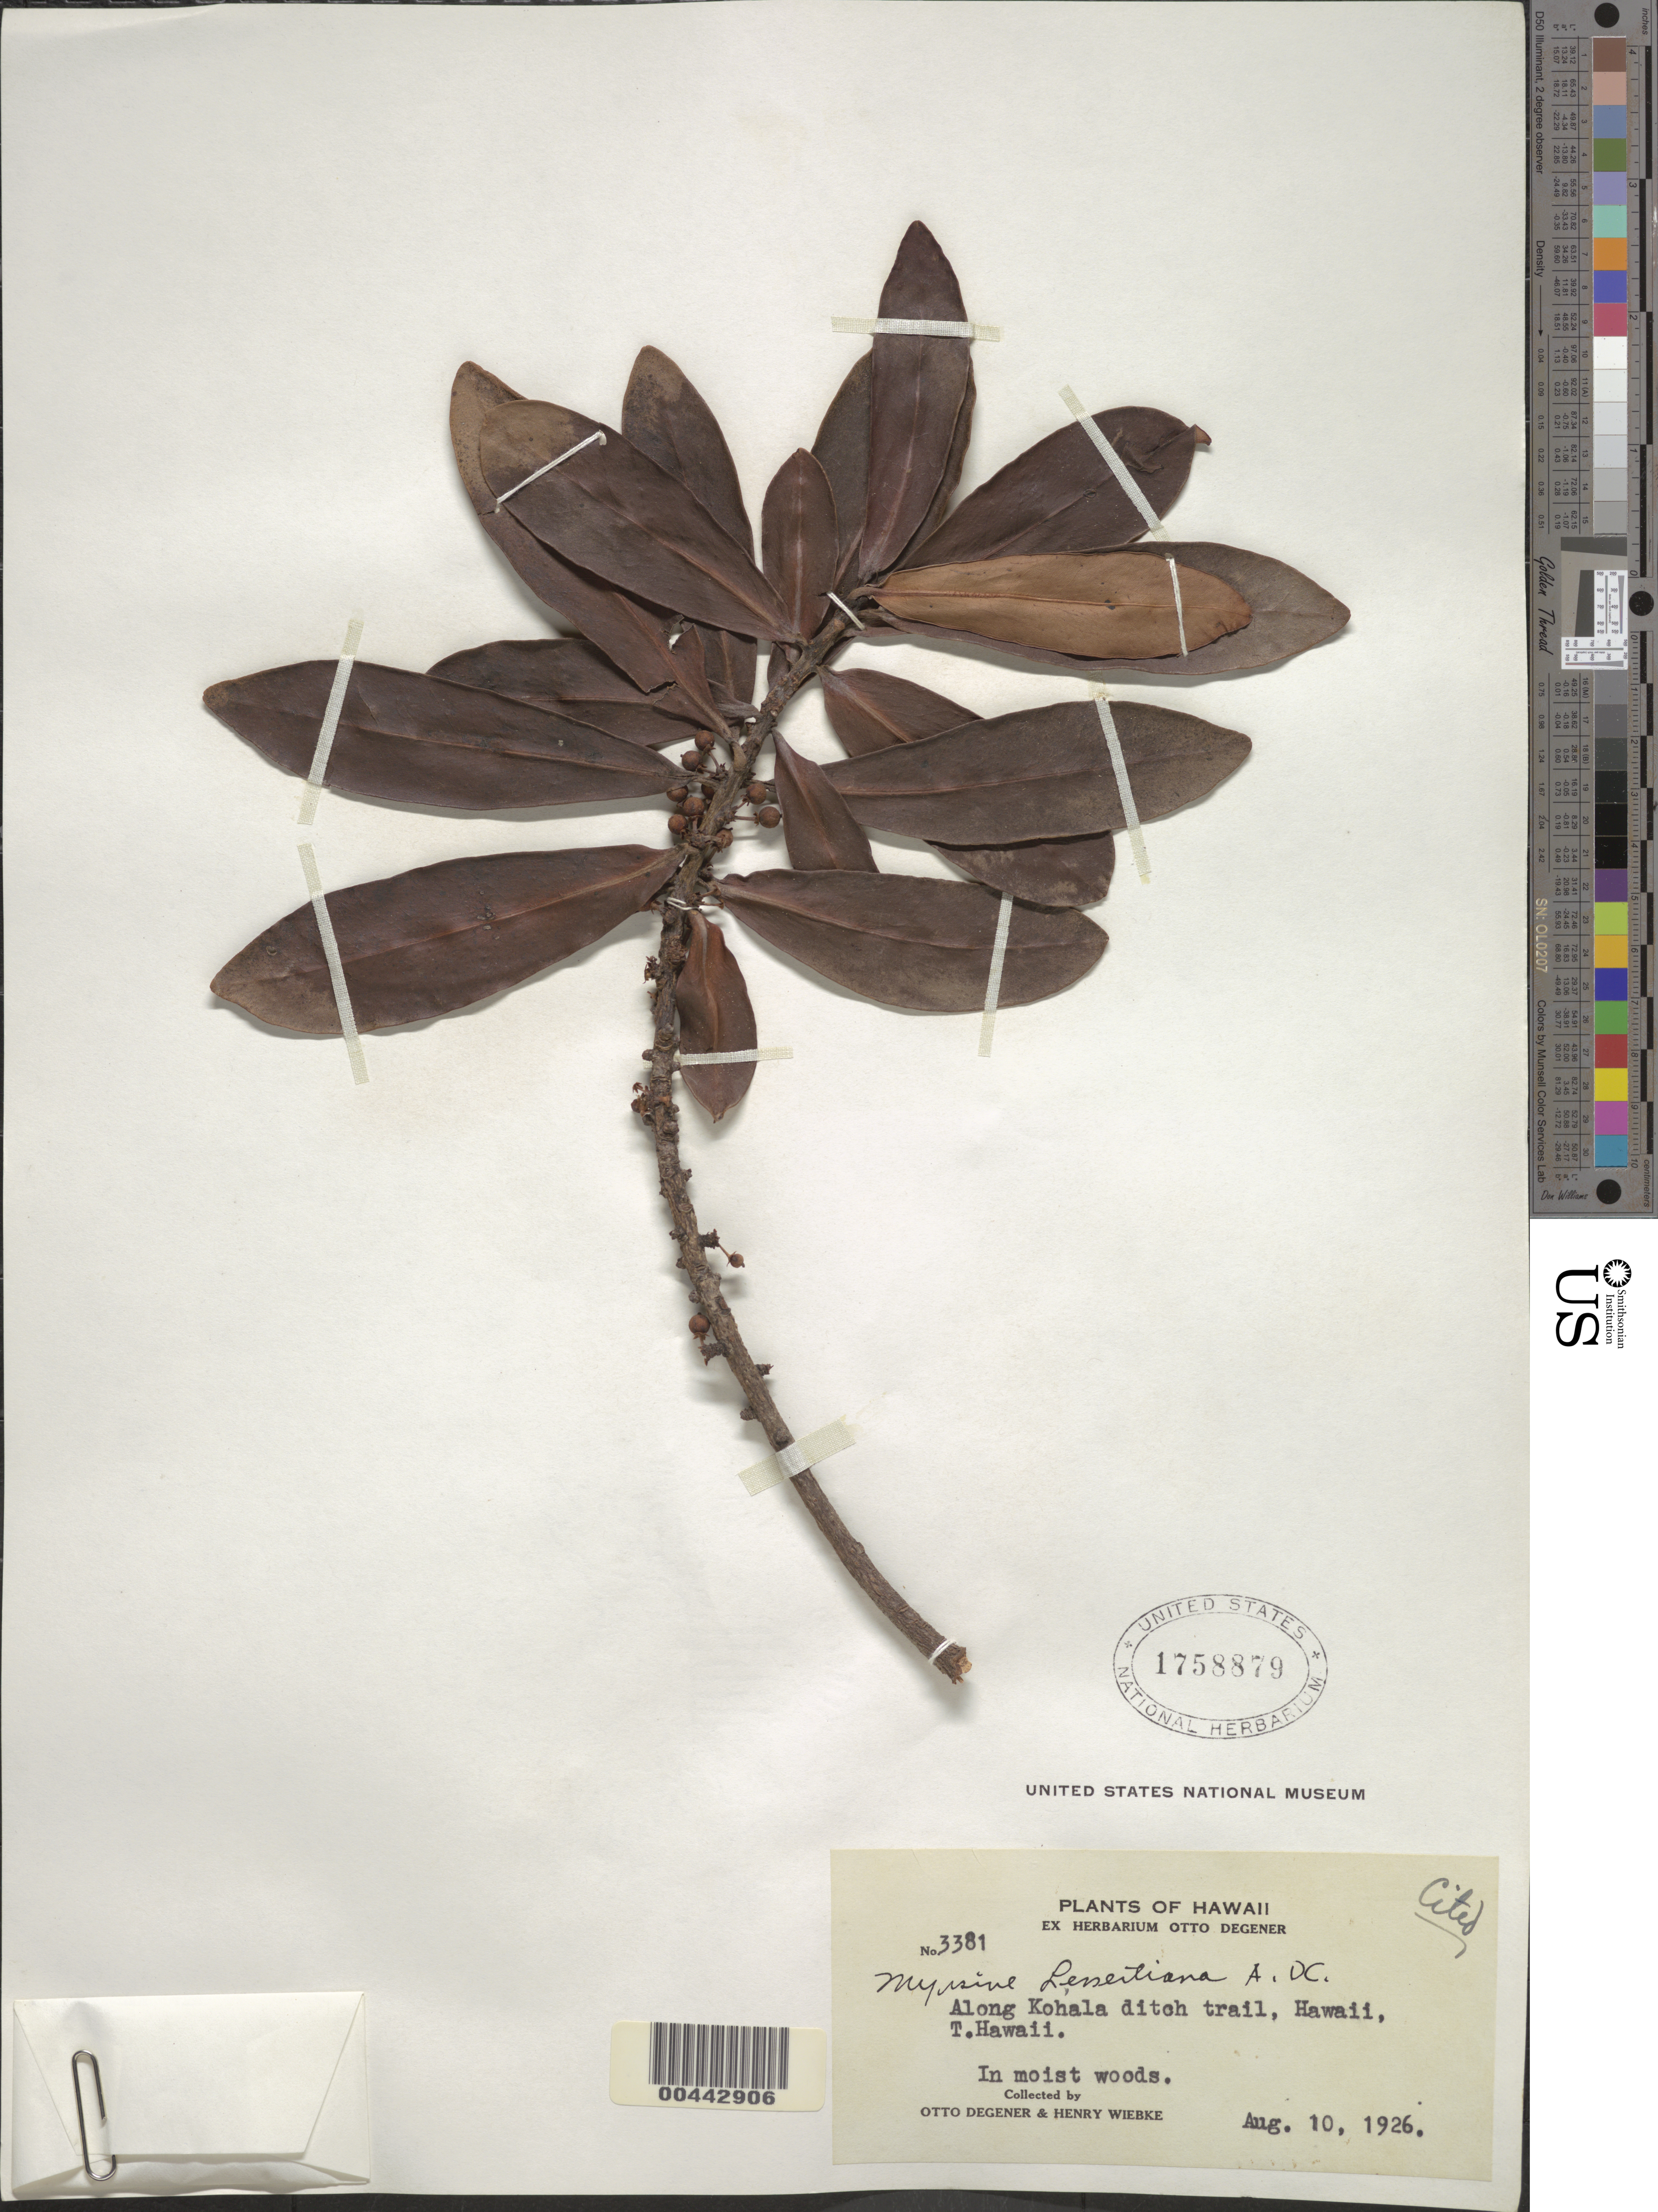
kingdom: Plantae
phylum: Tracheophyta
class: Magnoliopsida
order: Ericales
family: Primulaceae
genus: Myrsine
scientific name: Myrsine lessertiana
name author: A. DC.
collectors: O. Degener & H. Wiebke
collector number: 3381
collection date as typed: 10 Aug 1926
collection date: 1926-08-10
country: United States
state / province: Hawaii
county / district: Hawaii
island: Hawaii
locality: Along Kohala ditch trail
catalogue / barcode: US 1758879